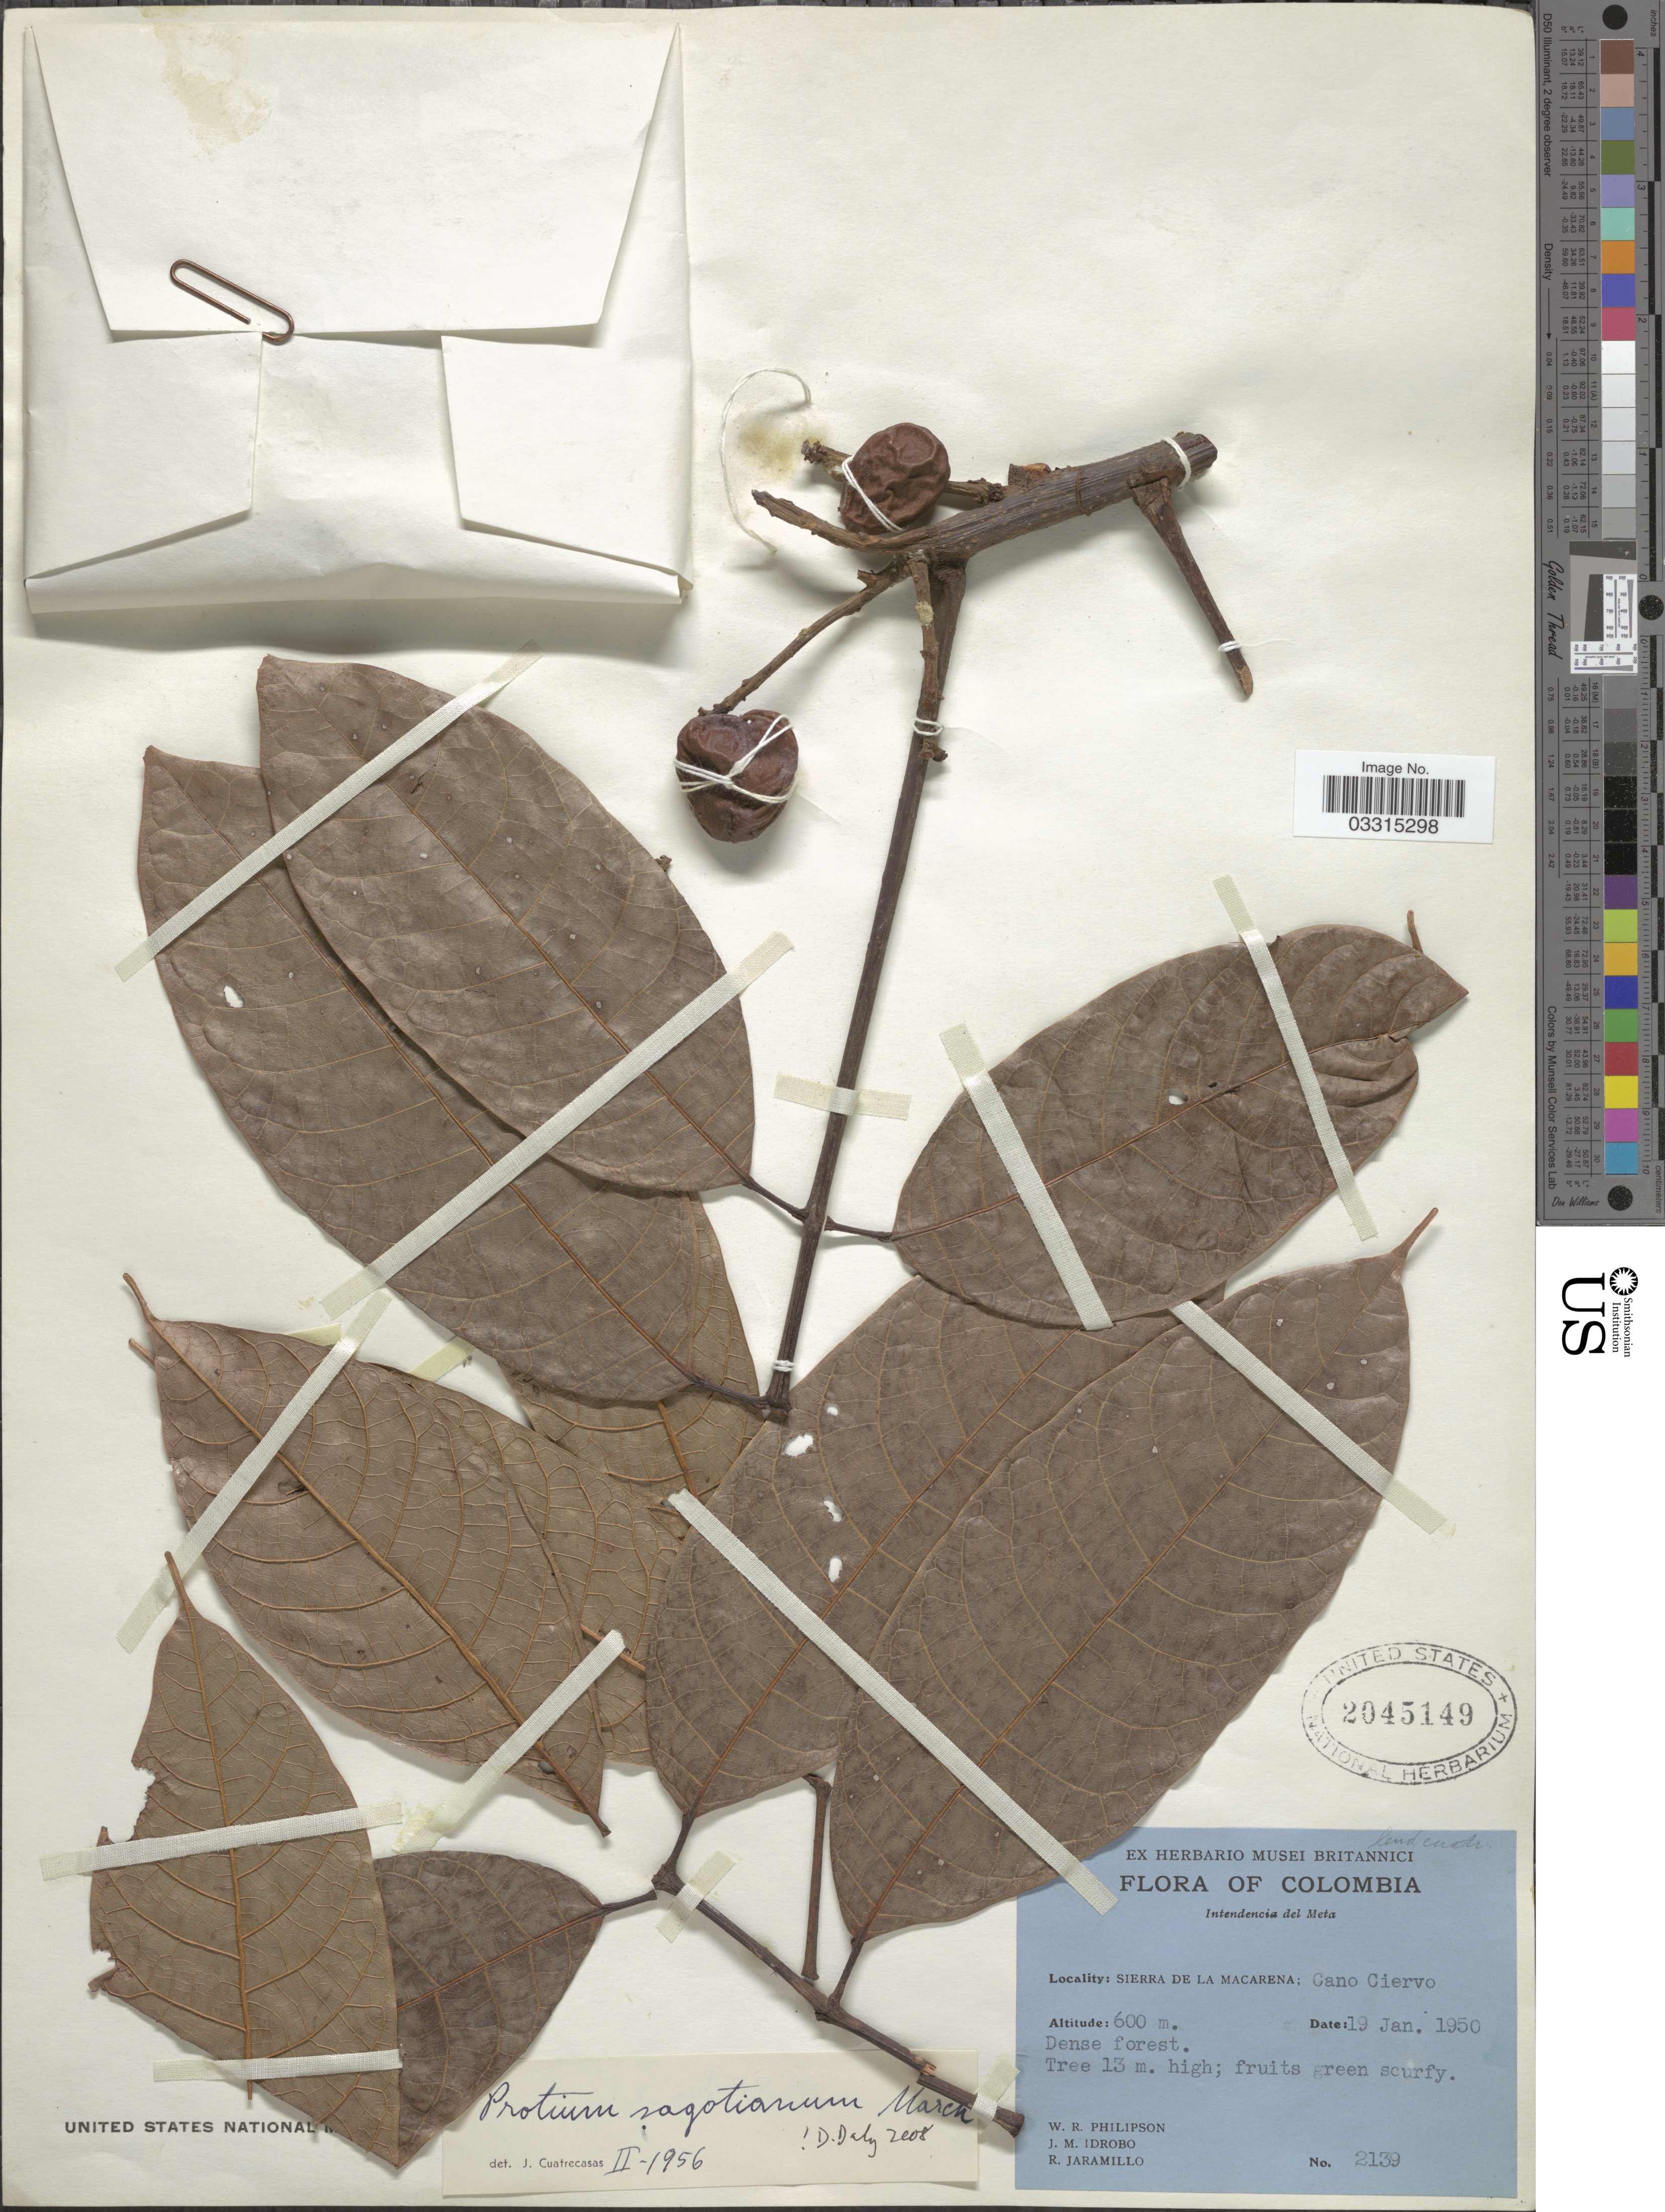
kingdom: Plantae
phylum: Tracheophyta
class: Magnoliopsida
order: Sapindales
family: Burseraceae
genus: Protium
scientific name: Protium sagotianum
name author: Marchand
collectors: W. R. Philipson, J. M. Idrobo & R. Jaramillo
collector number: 2139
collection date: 1950-01-19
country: Colombia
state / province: Meta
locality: Intendencia del Meta. Sierra de La Macarena; Cano Ciervo.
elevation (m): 600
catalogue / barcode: US 2045149